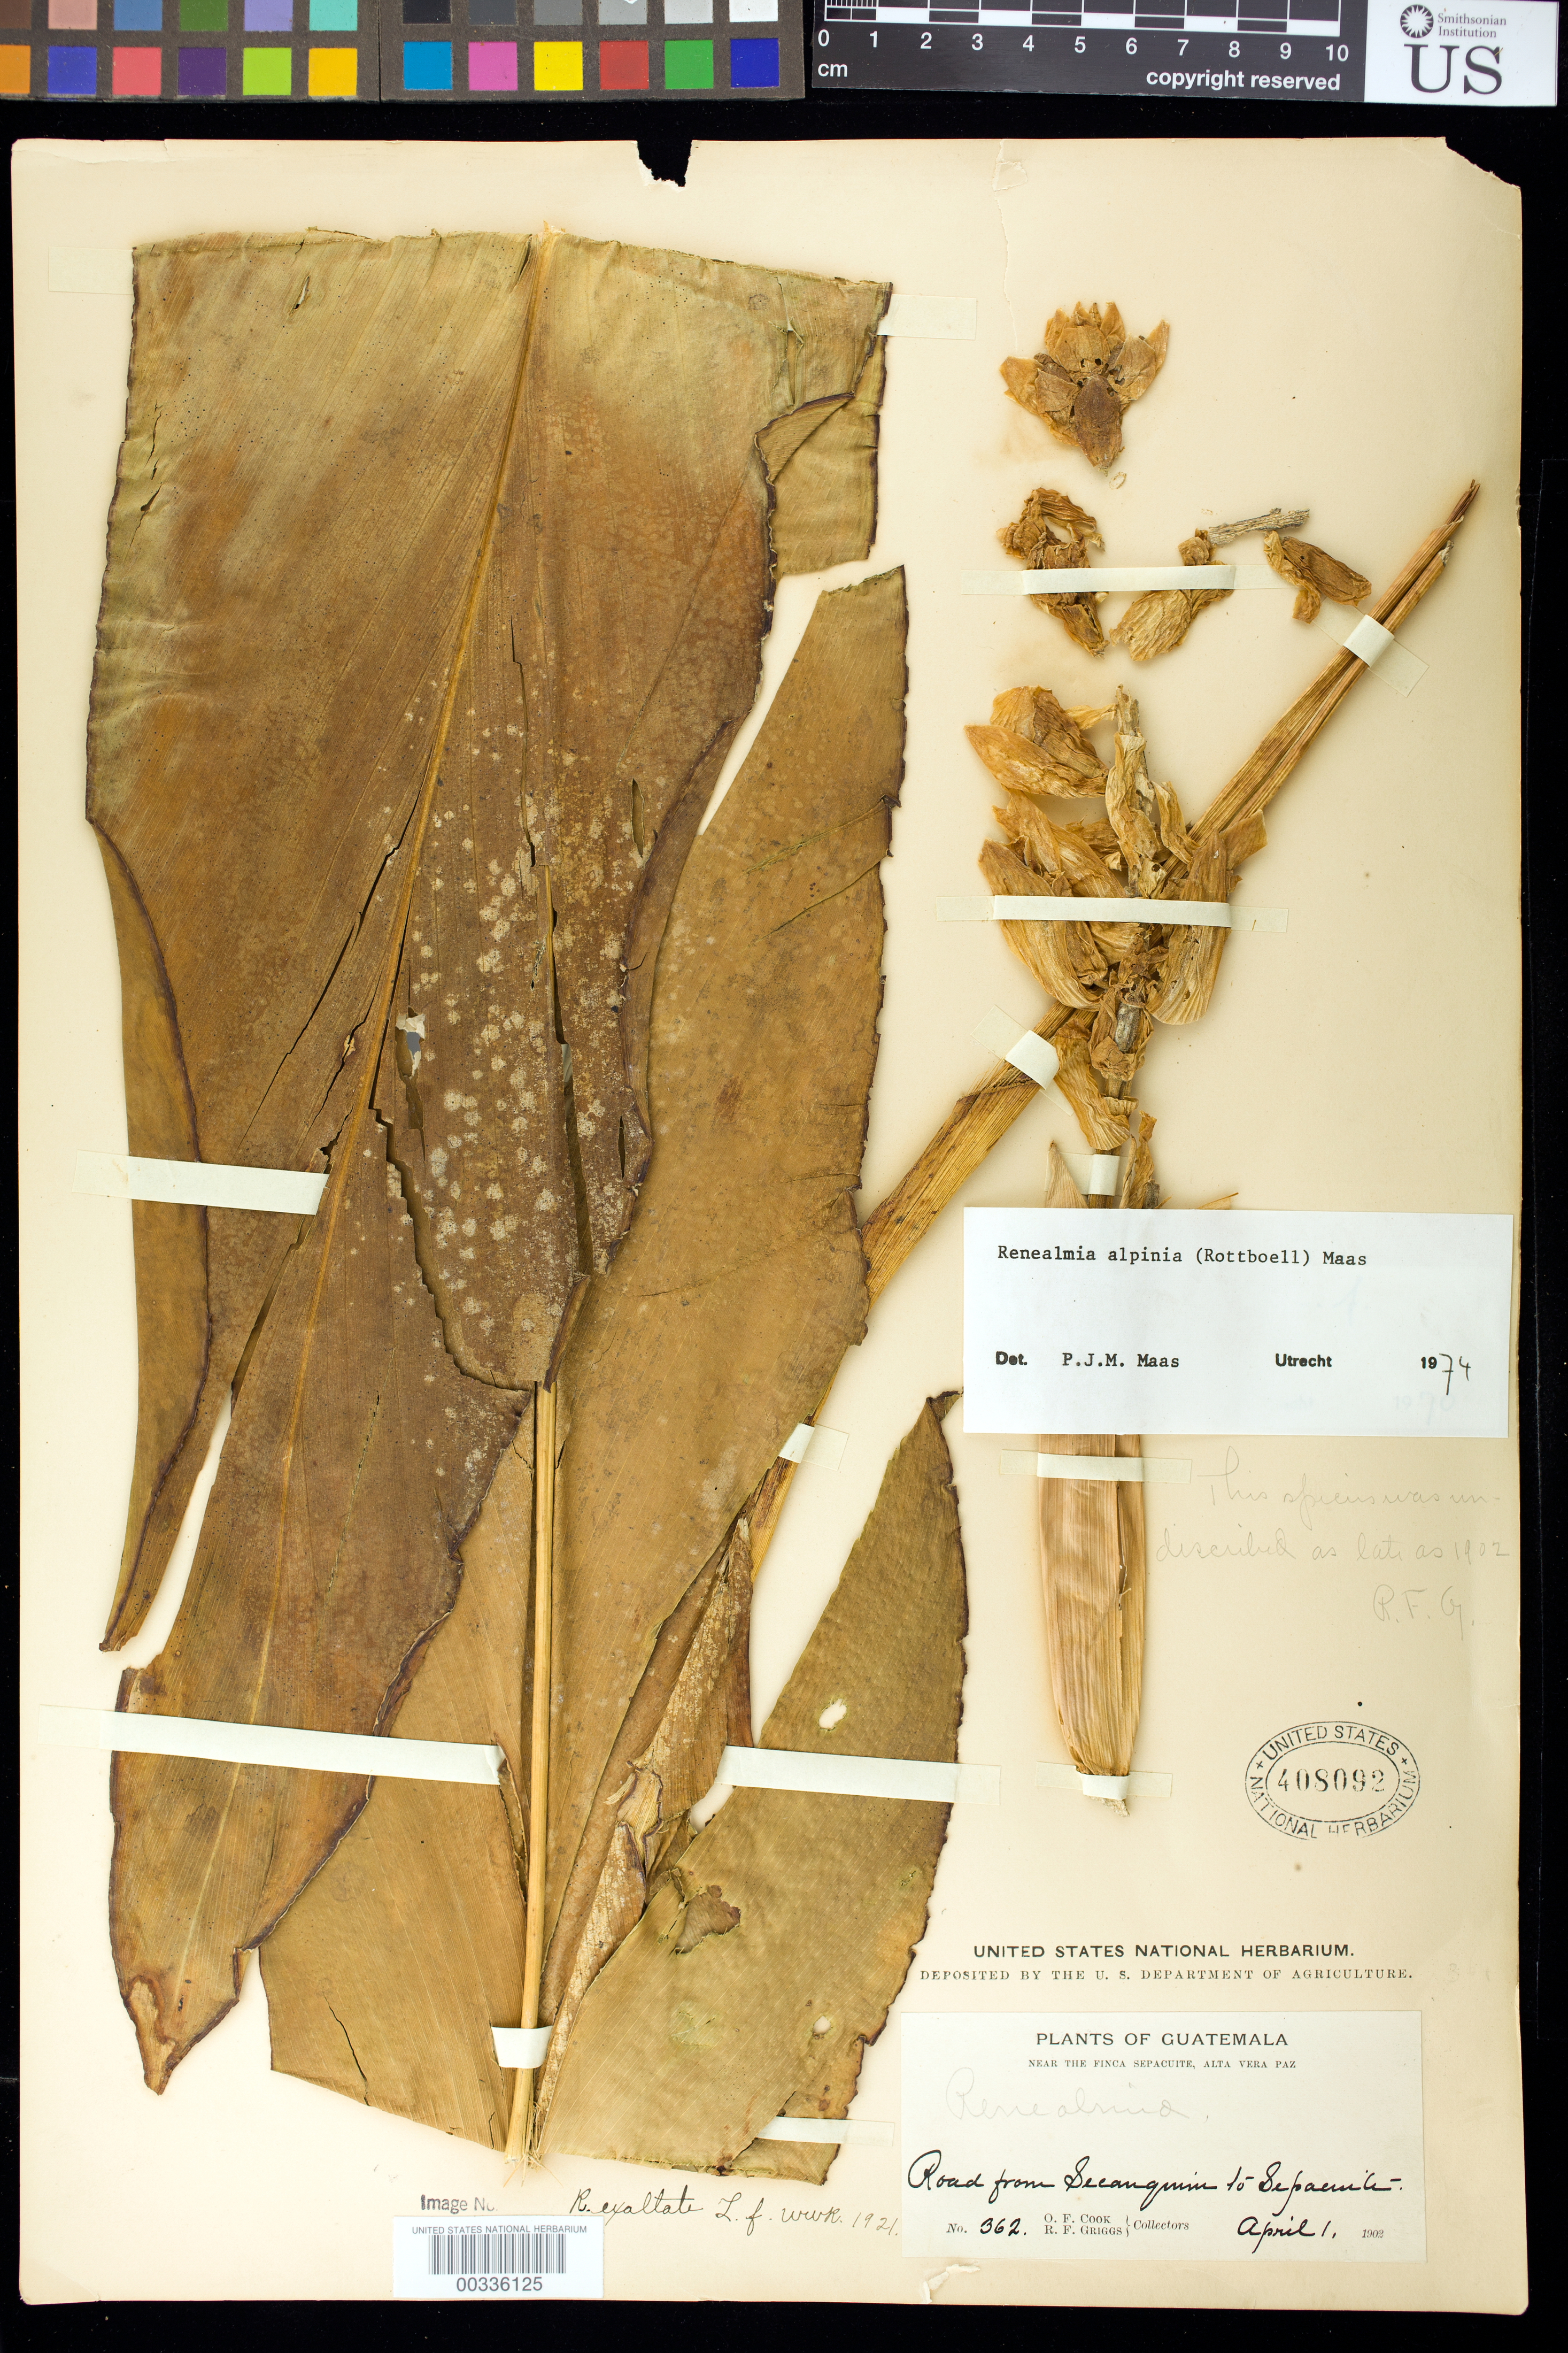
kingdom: Plantae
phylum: Tracheophyta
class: Liliopsida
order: Zingiberales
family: Zingiberaceae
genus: Renealmia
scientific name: Renealmia alpinia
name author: (Rottb.) Maas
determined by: Maas, Paul J. M.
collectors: O. F. Cook & R. F. Griggs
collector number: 362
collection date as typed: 01 Apr 1902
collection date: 1902-04-01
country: Guatemala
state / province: Alta Verapaz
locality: Near the Finca Sepacuite, road from Secanquim to Sepacuite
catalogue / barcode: US 408092